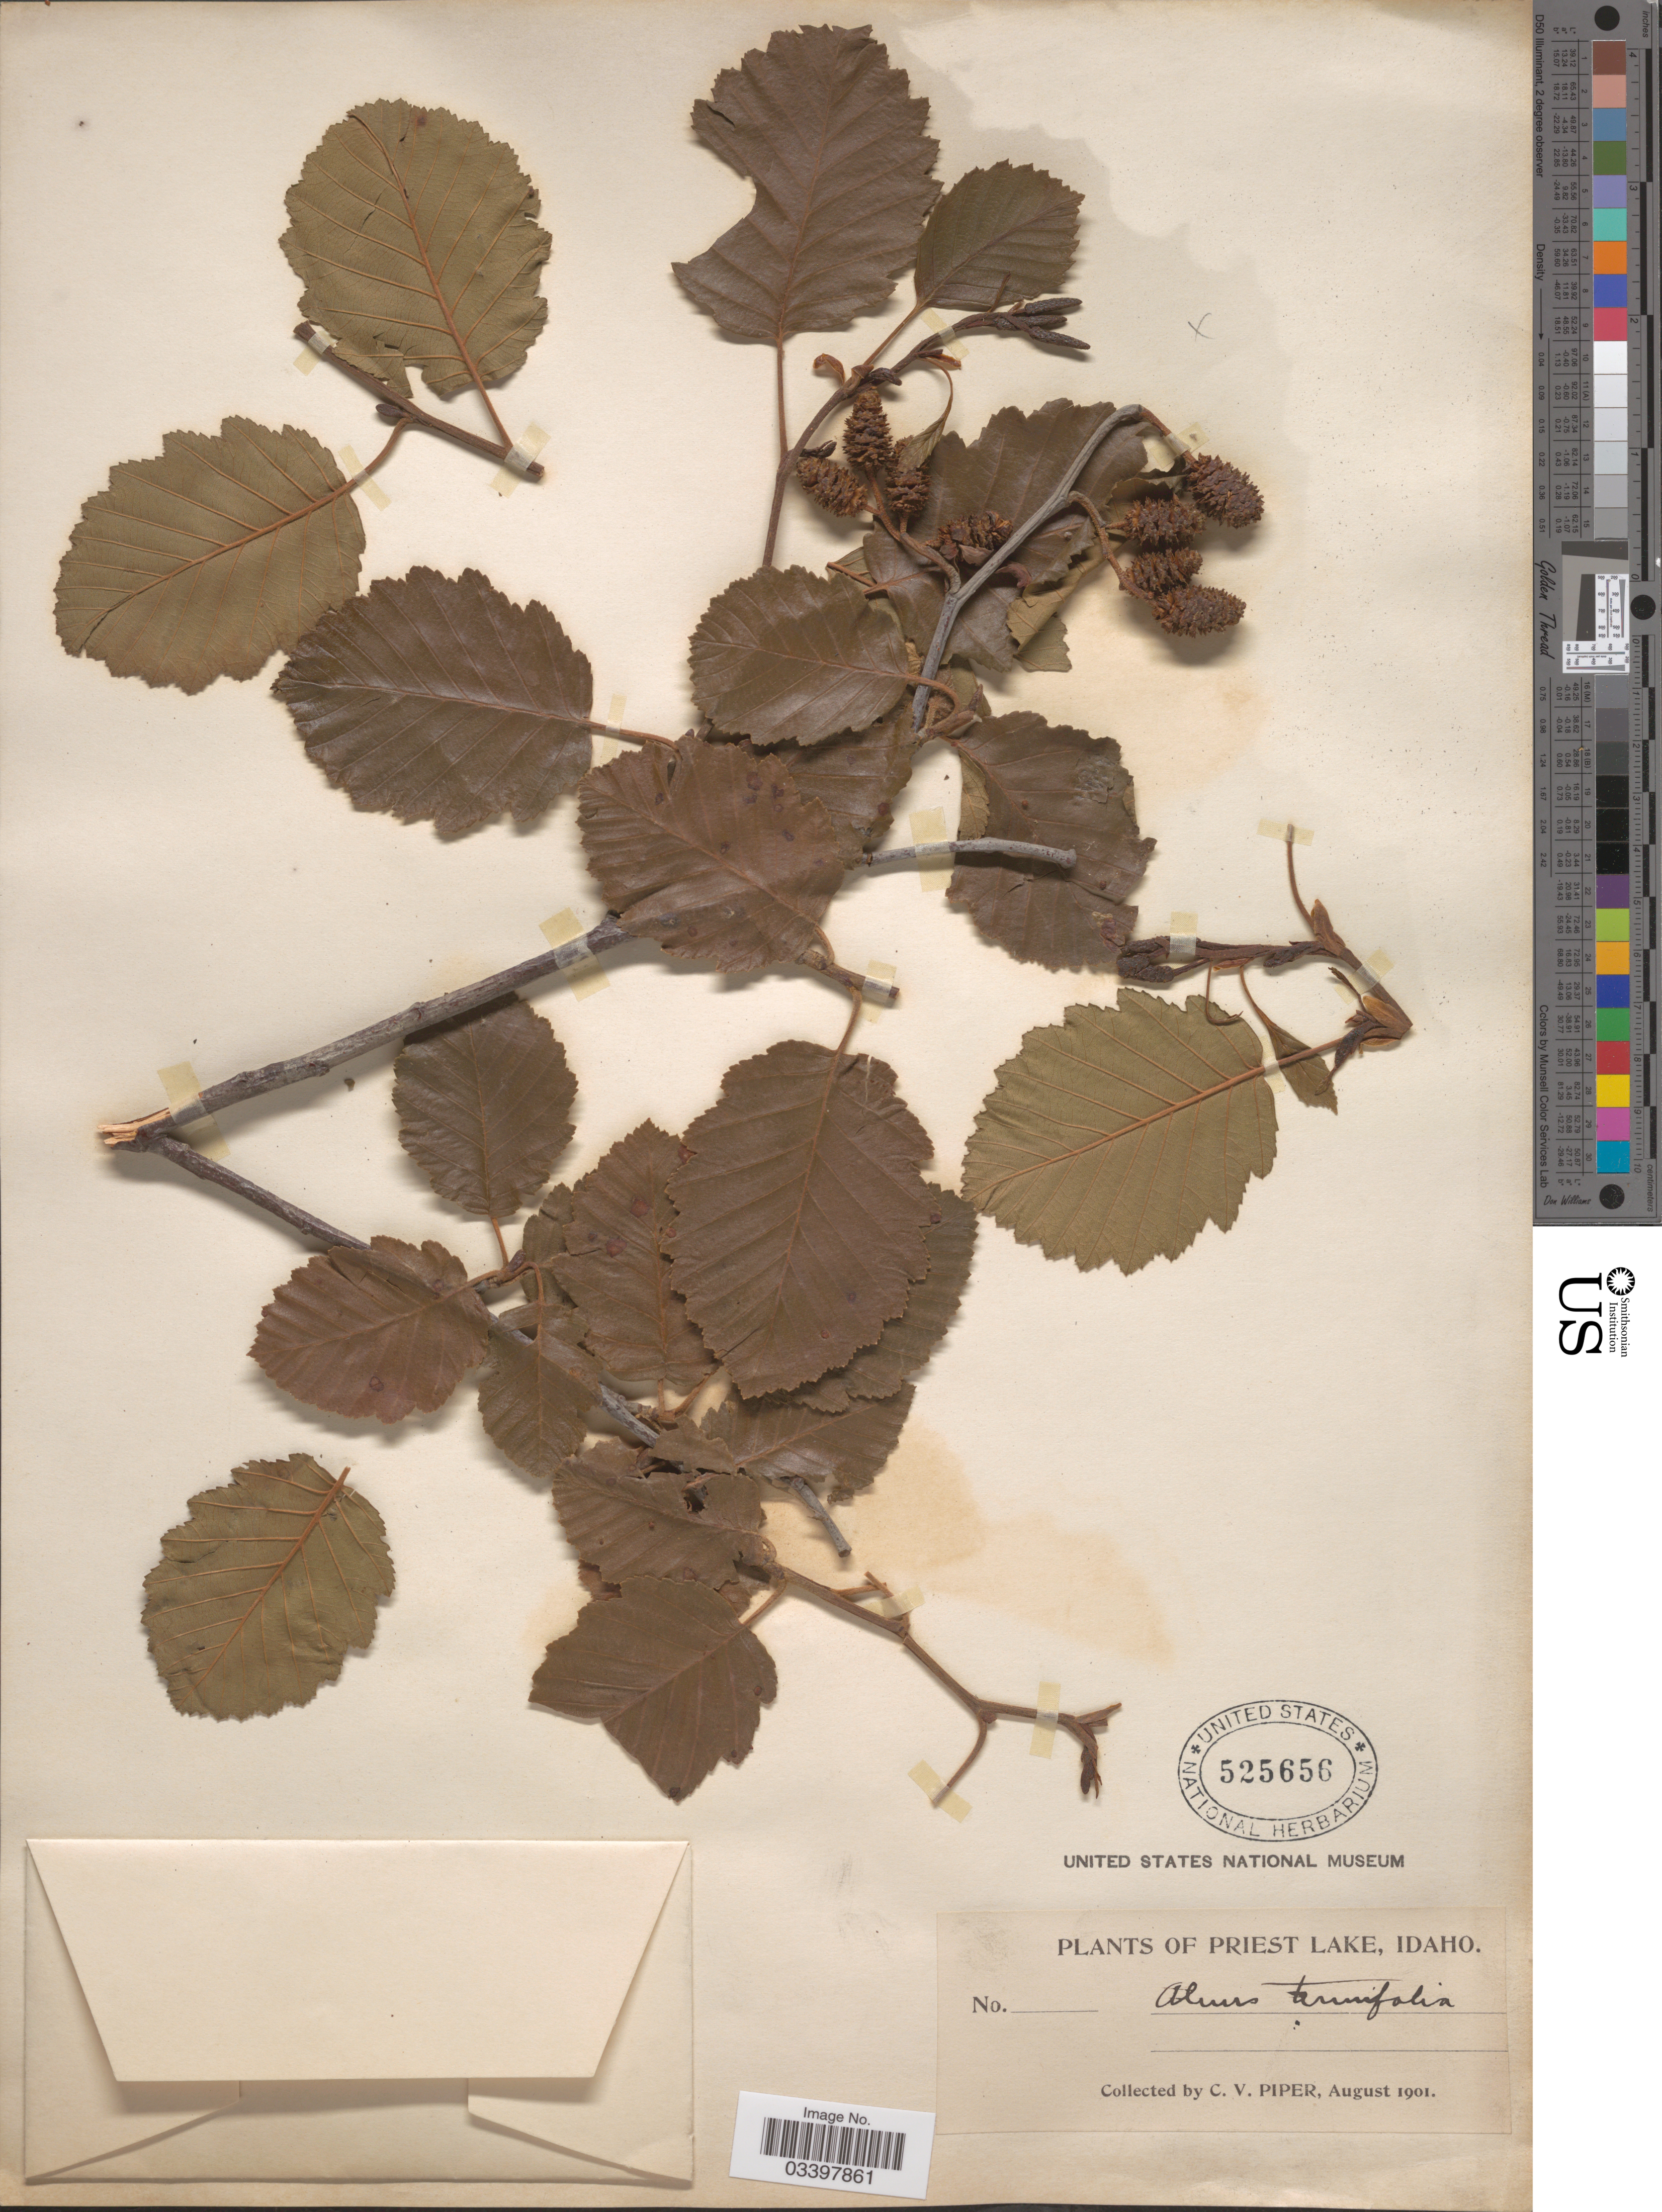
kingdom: Plantae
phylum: Tracheophyta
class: Magnoliopsida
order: Fagales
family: Betulaceae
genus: Alnus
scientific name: Alnus incana subsp. tenuifolia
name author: (Nutt.) Breitung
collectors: C. V. Piper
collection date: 1901-08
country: United States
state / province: Idaho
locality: Priest Lake.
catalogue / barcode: US 525656